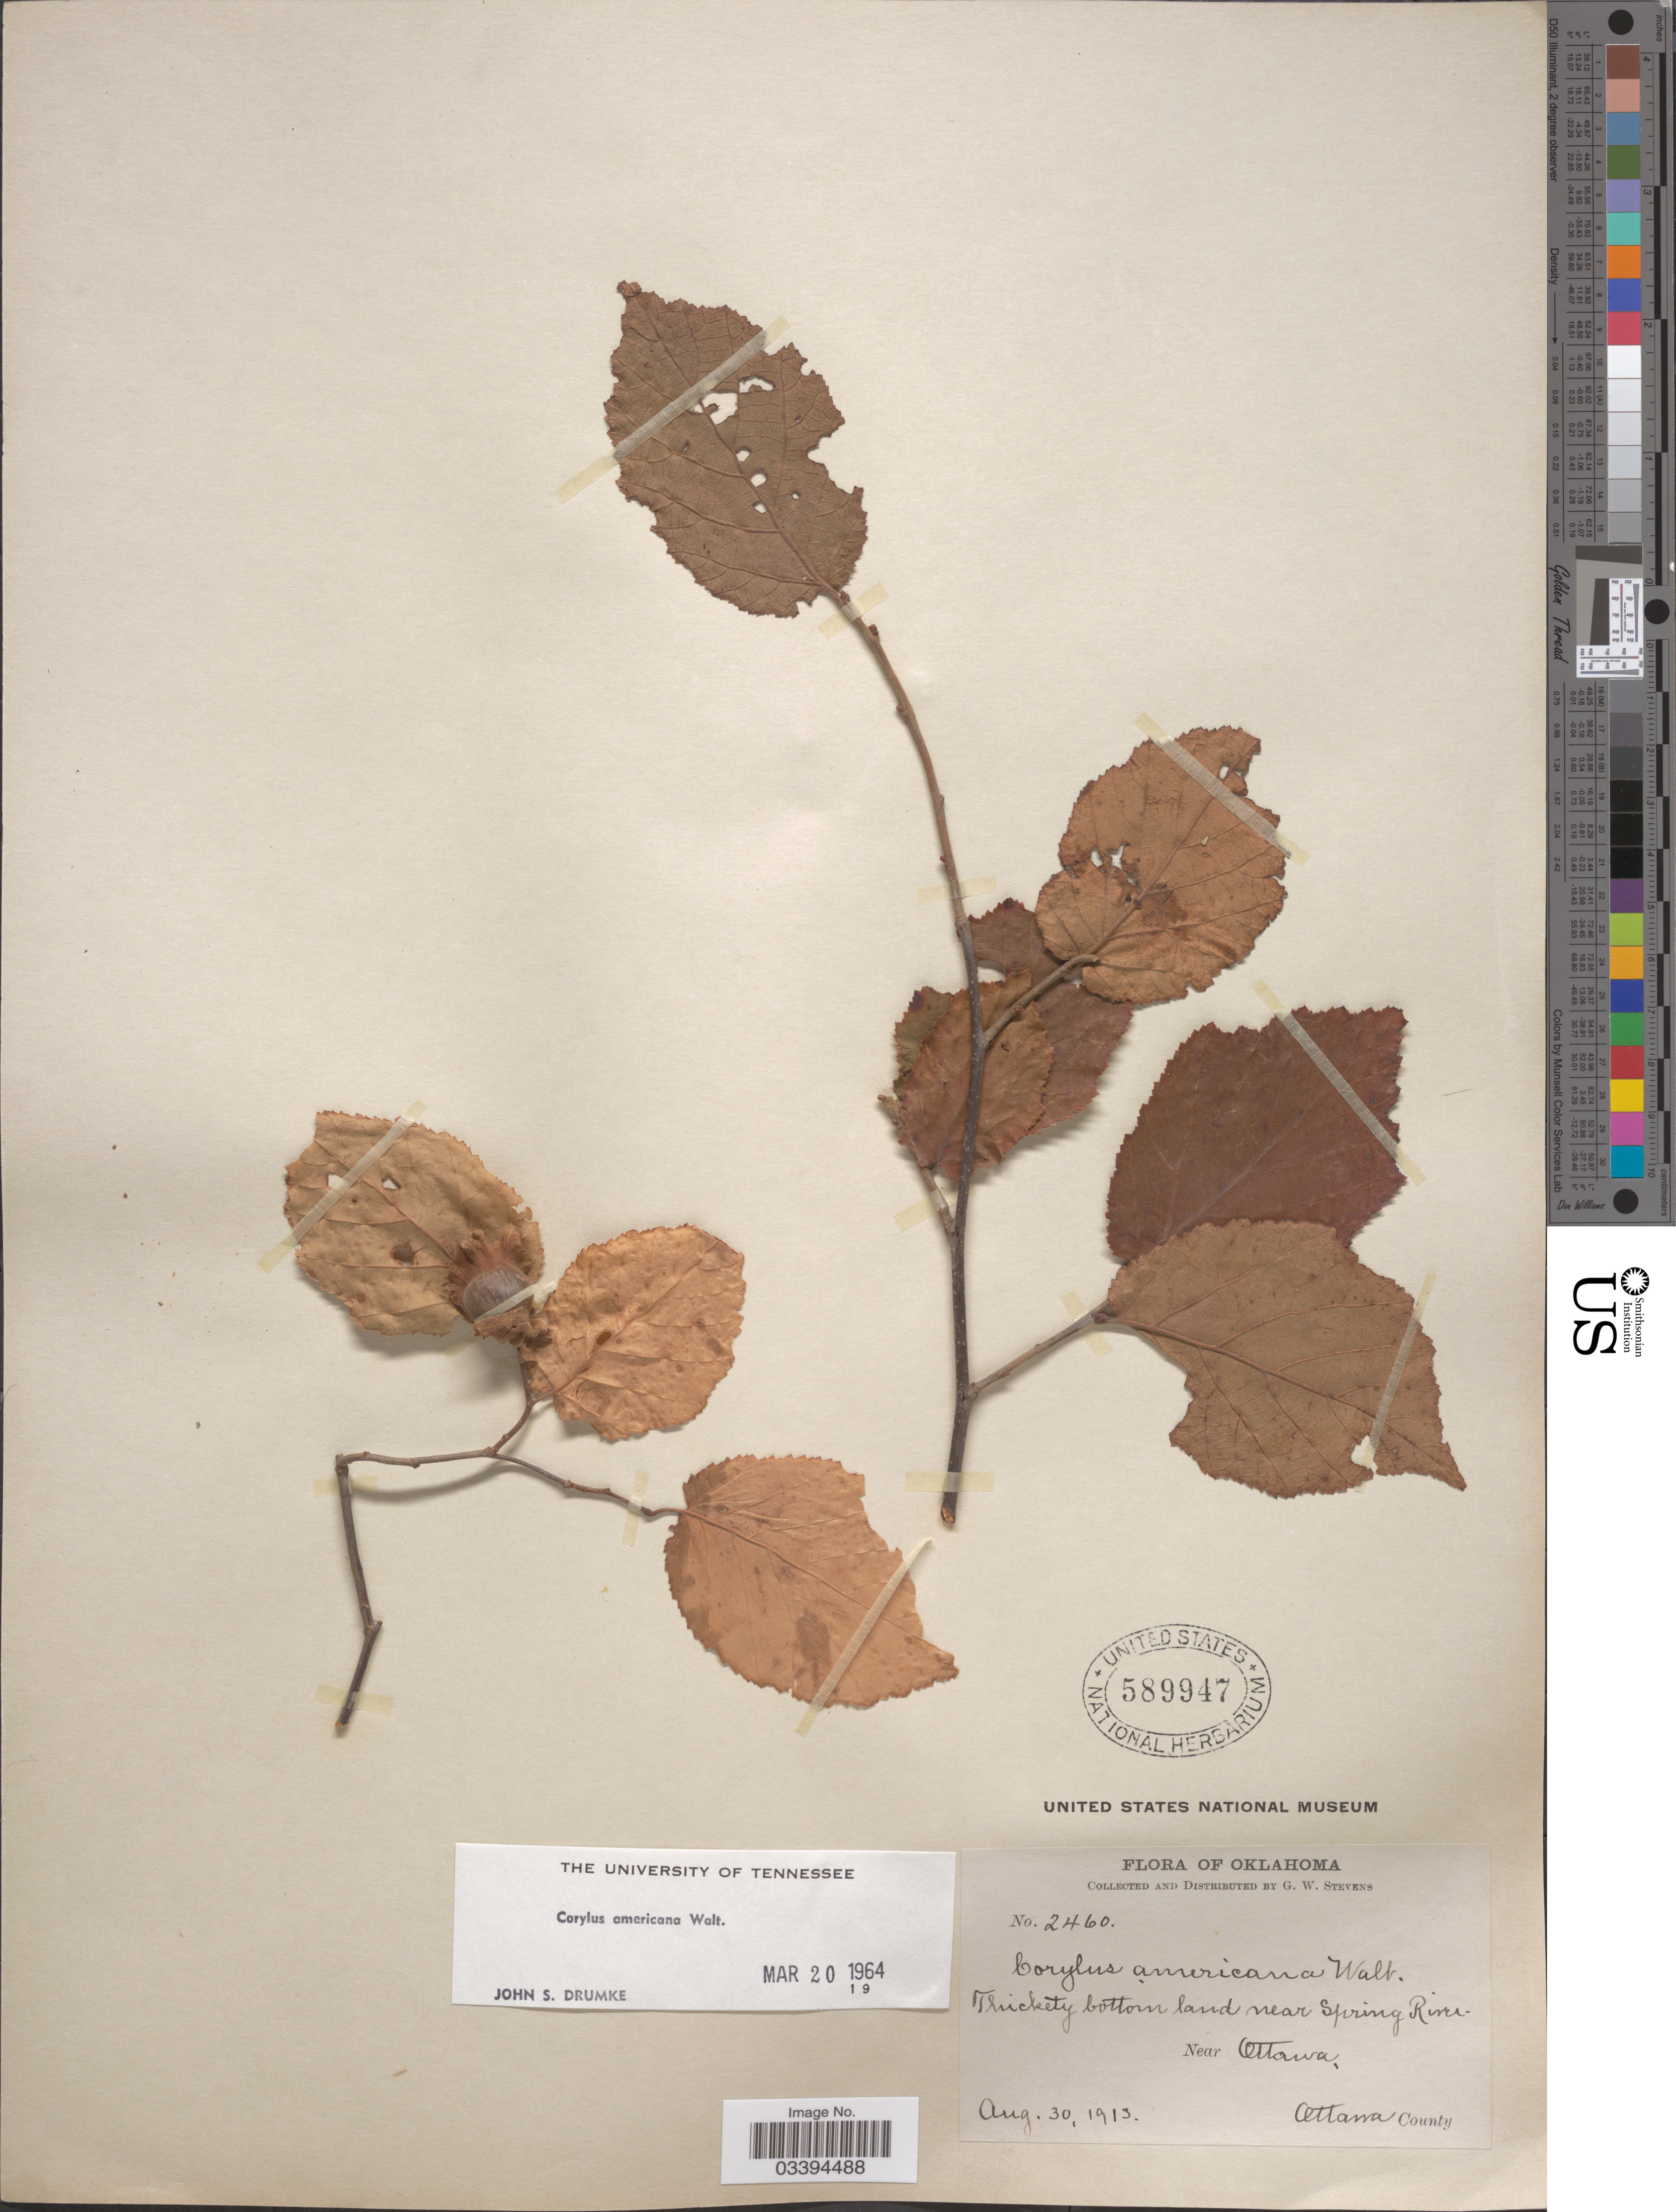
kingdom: Plantae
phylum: Tracheophyta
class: Magnoliopsida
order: Fagales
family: Betulaceae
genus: Corylus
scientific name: Corylus americana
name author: Walter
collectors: G. W. Stevens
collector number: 2460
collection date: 1913-08-30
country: United States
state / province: Oklahoma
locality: Thickety bottom land near Spring River. Near Ottawa, Ottawa County.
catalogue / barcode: US 589947